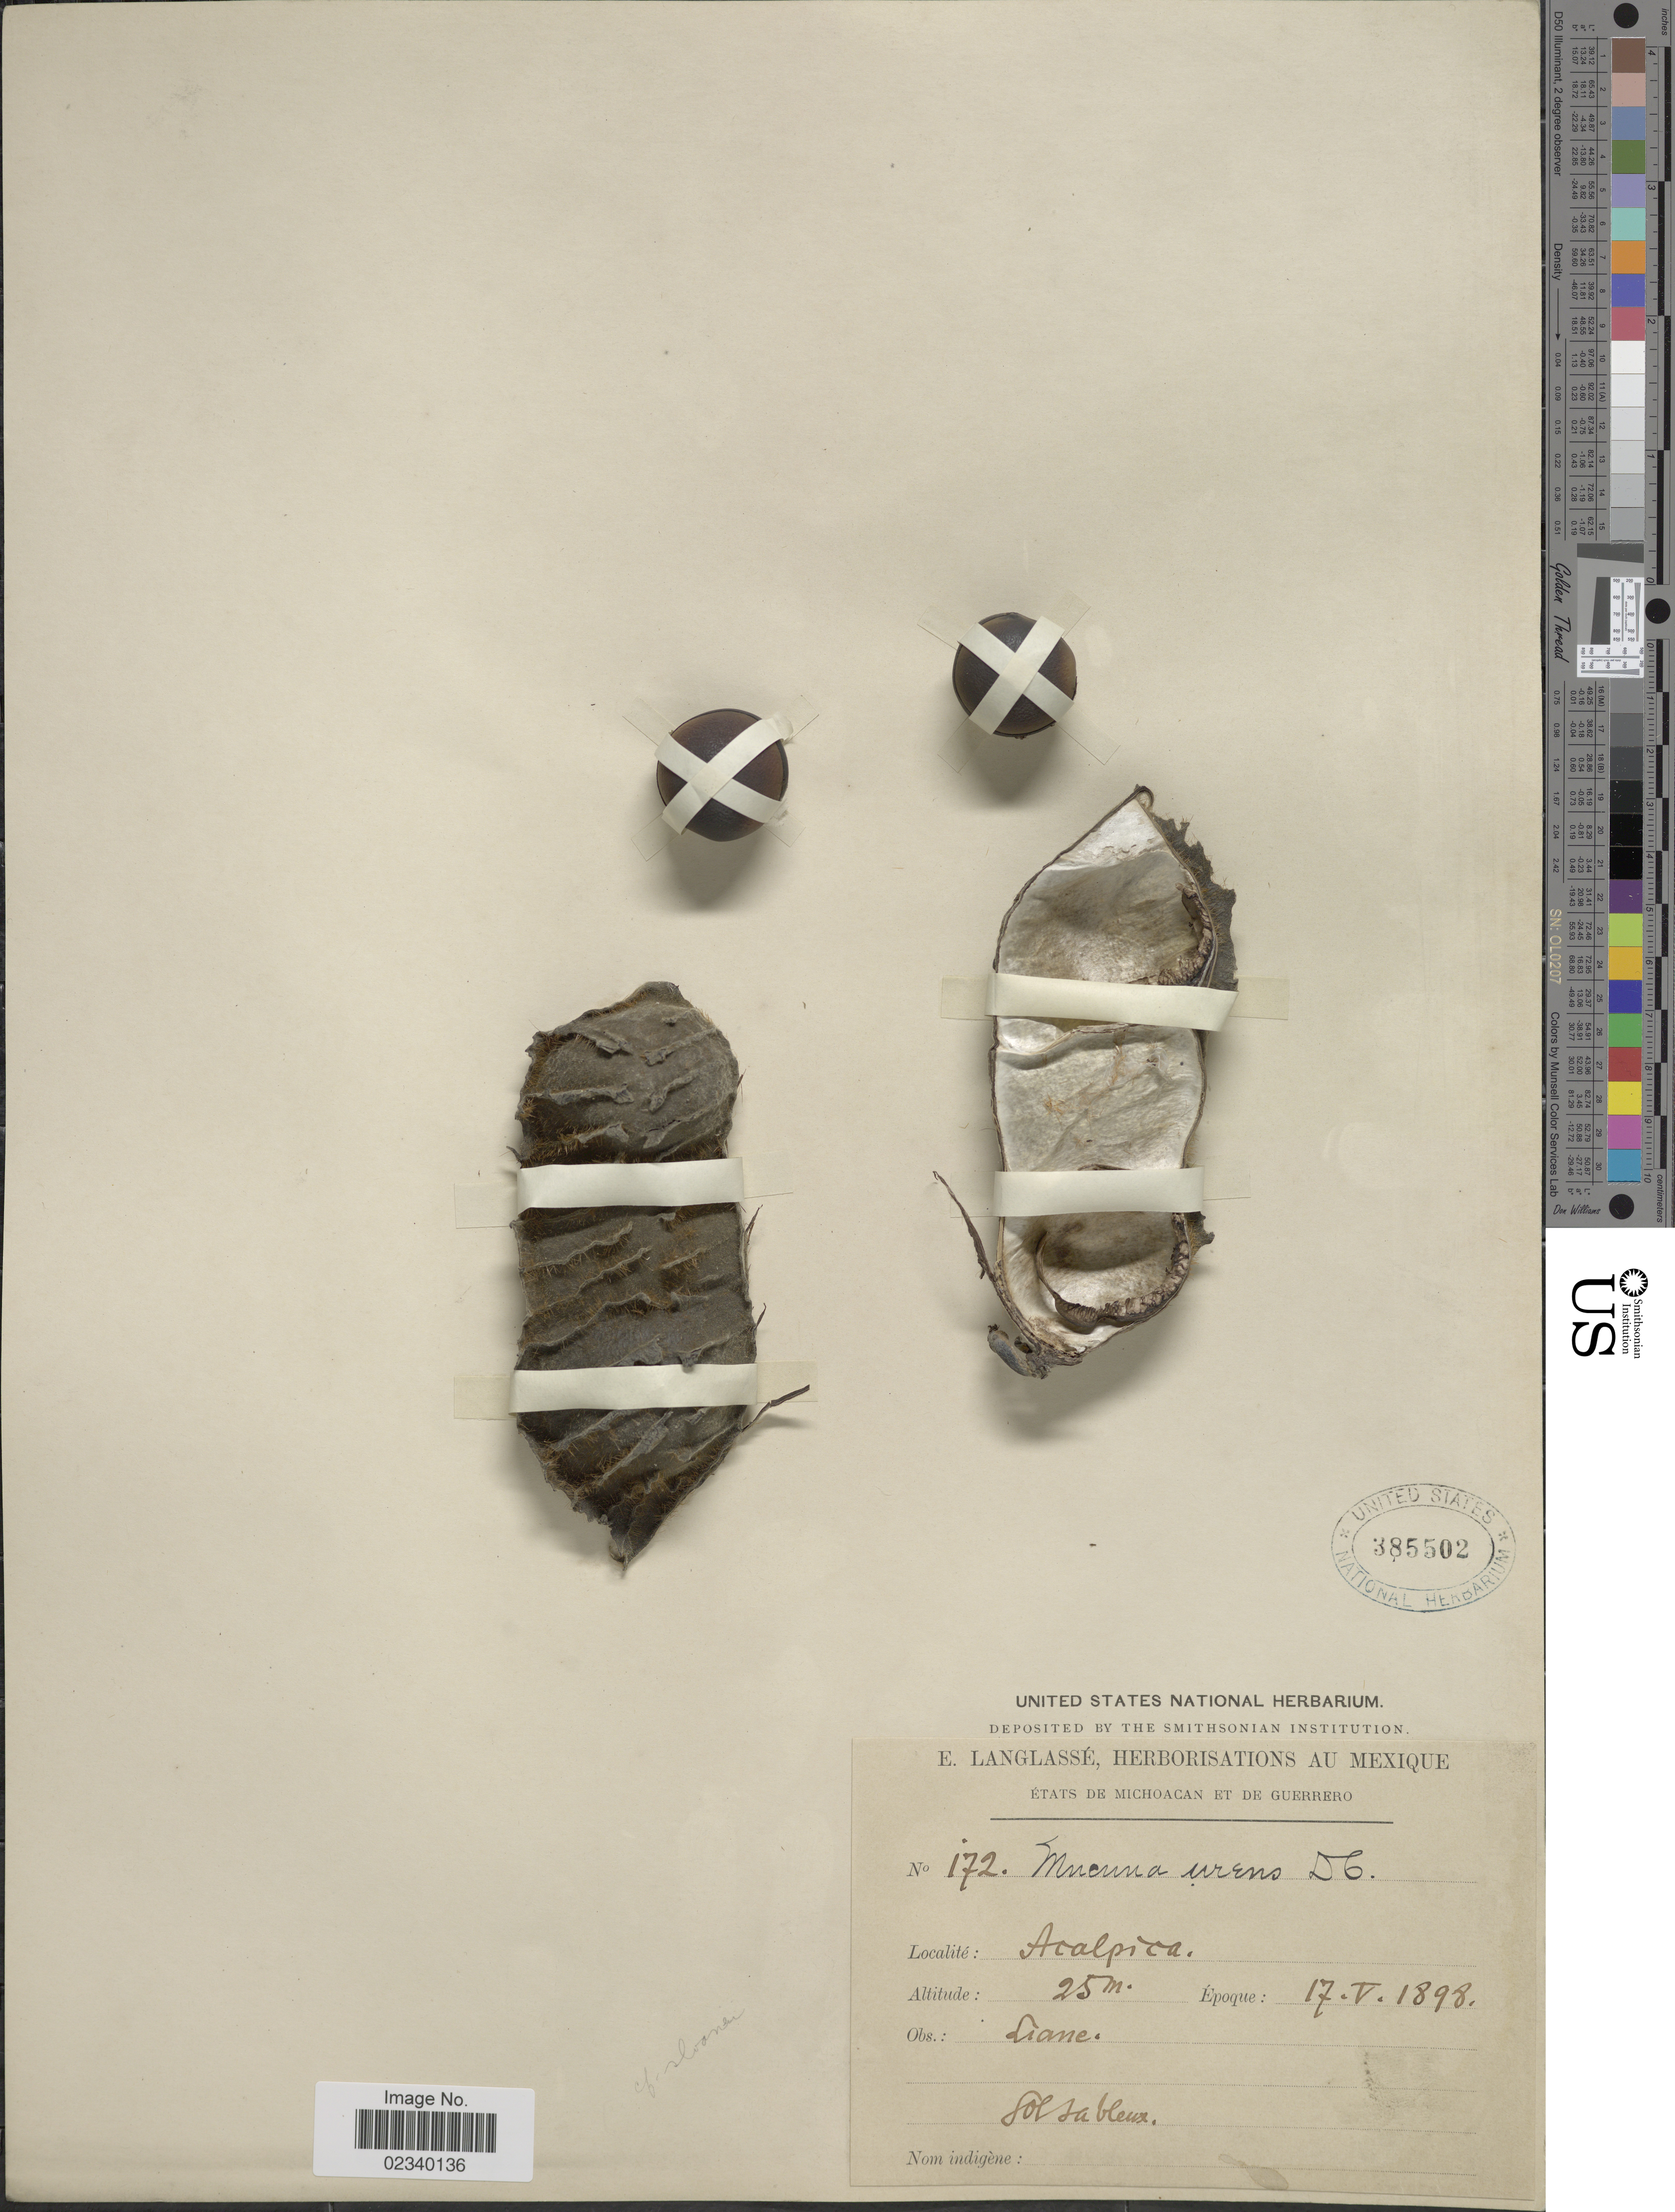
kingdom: Plantae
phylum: Tracheophyta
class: Magnoliopsida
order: Fabales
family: Fabaceae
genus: Mucuna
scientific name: Mucuna sloanei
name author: Fawc. & Rendle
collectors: E. Langlassé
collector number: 172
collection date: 1898-05-17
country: Mexico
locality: Etats de Michoacan et de Guerrerro. Acalpica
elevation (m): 25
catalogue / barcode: US 385502